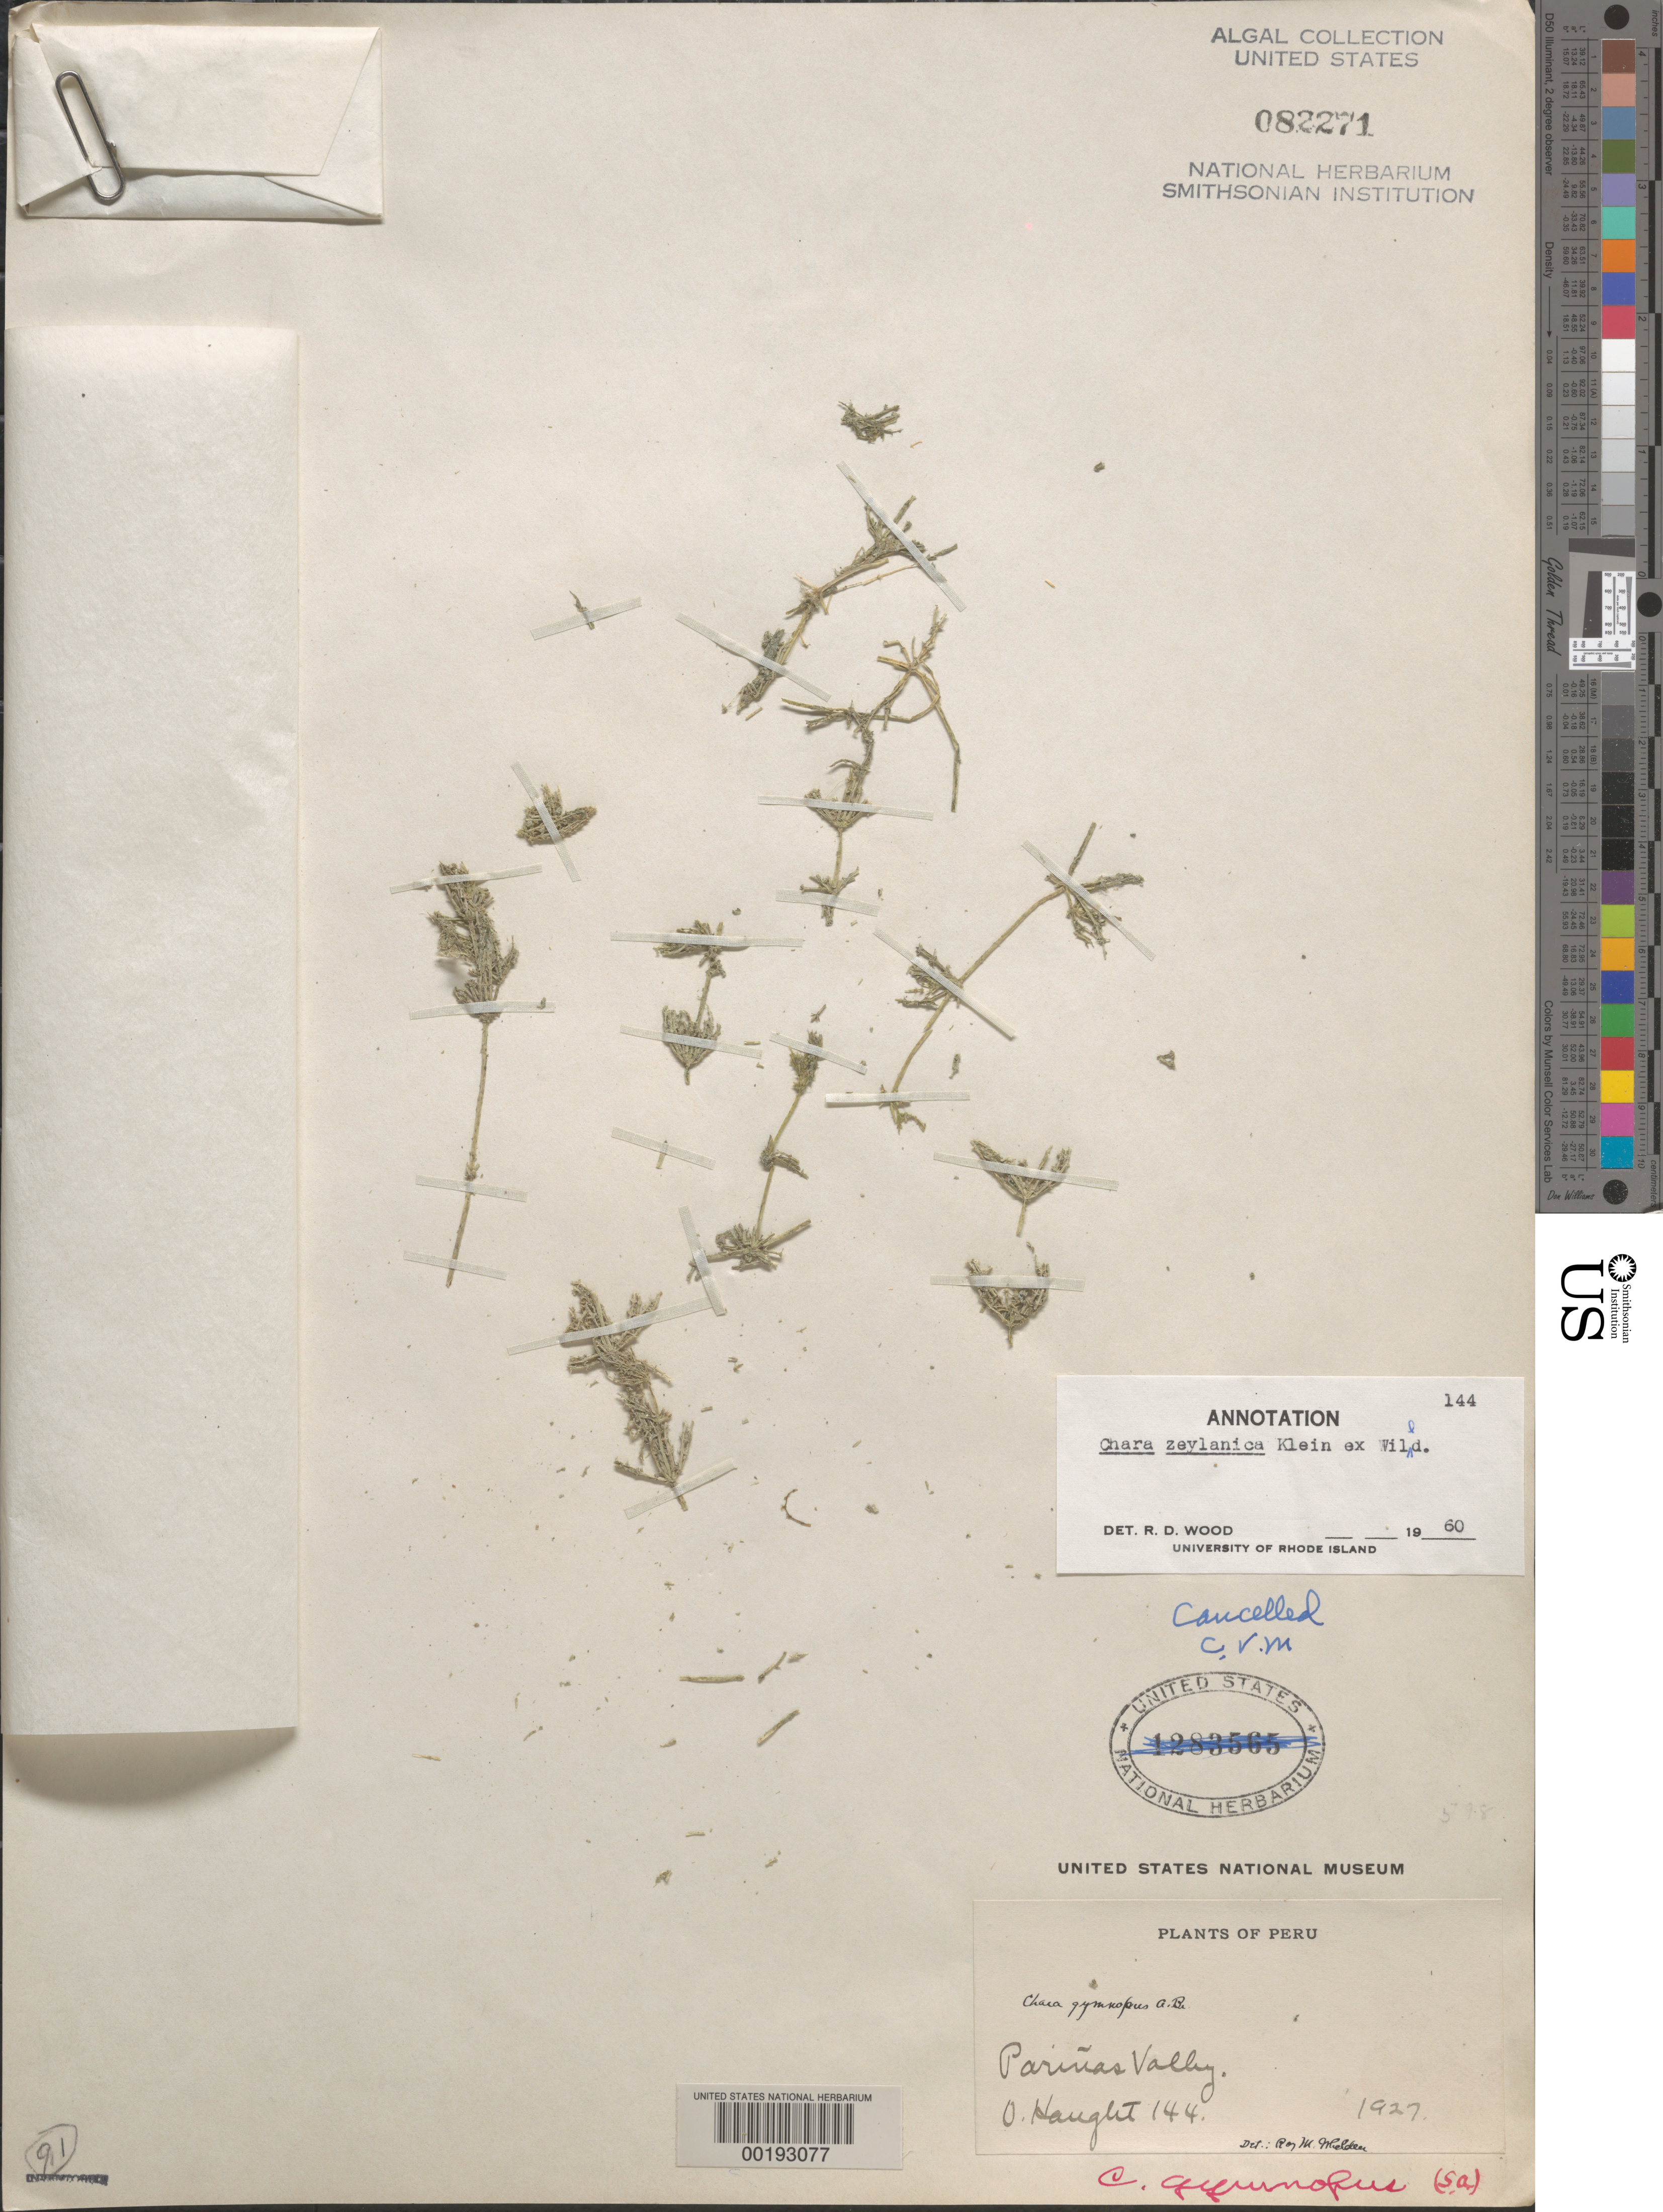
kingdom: Plantae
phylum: Charophyta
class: Charophyceae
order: Charales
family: Characeae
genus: Chara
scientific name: Chara zeylanica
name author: J.G. Klein ex Willd.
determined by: Wood, R. D.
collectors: O. L. Haught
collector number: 144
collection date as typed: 1927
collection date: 1927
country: Peru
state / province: Piura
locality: Parinas valley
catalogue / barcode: US 82271